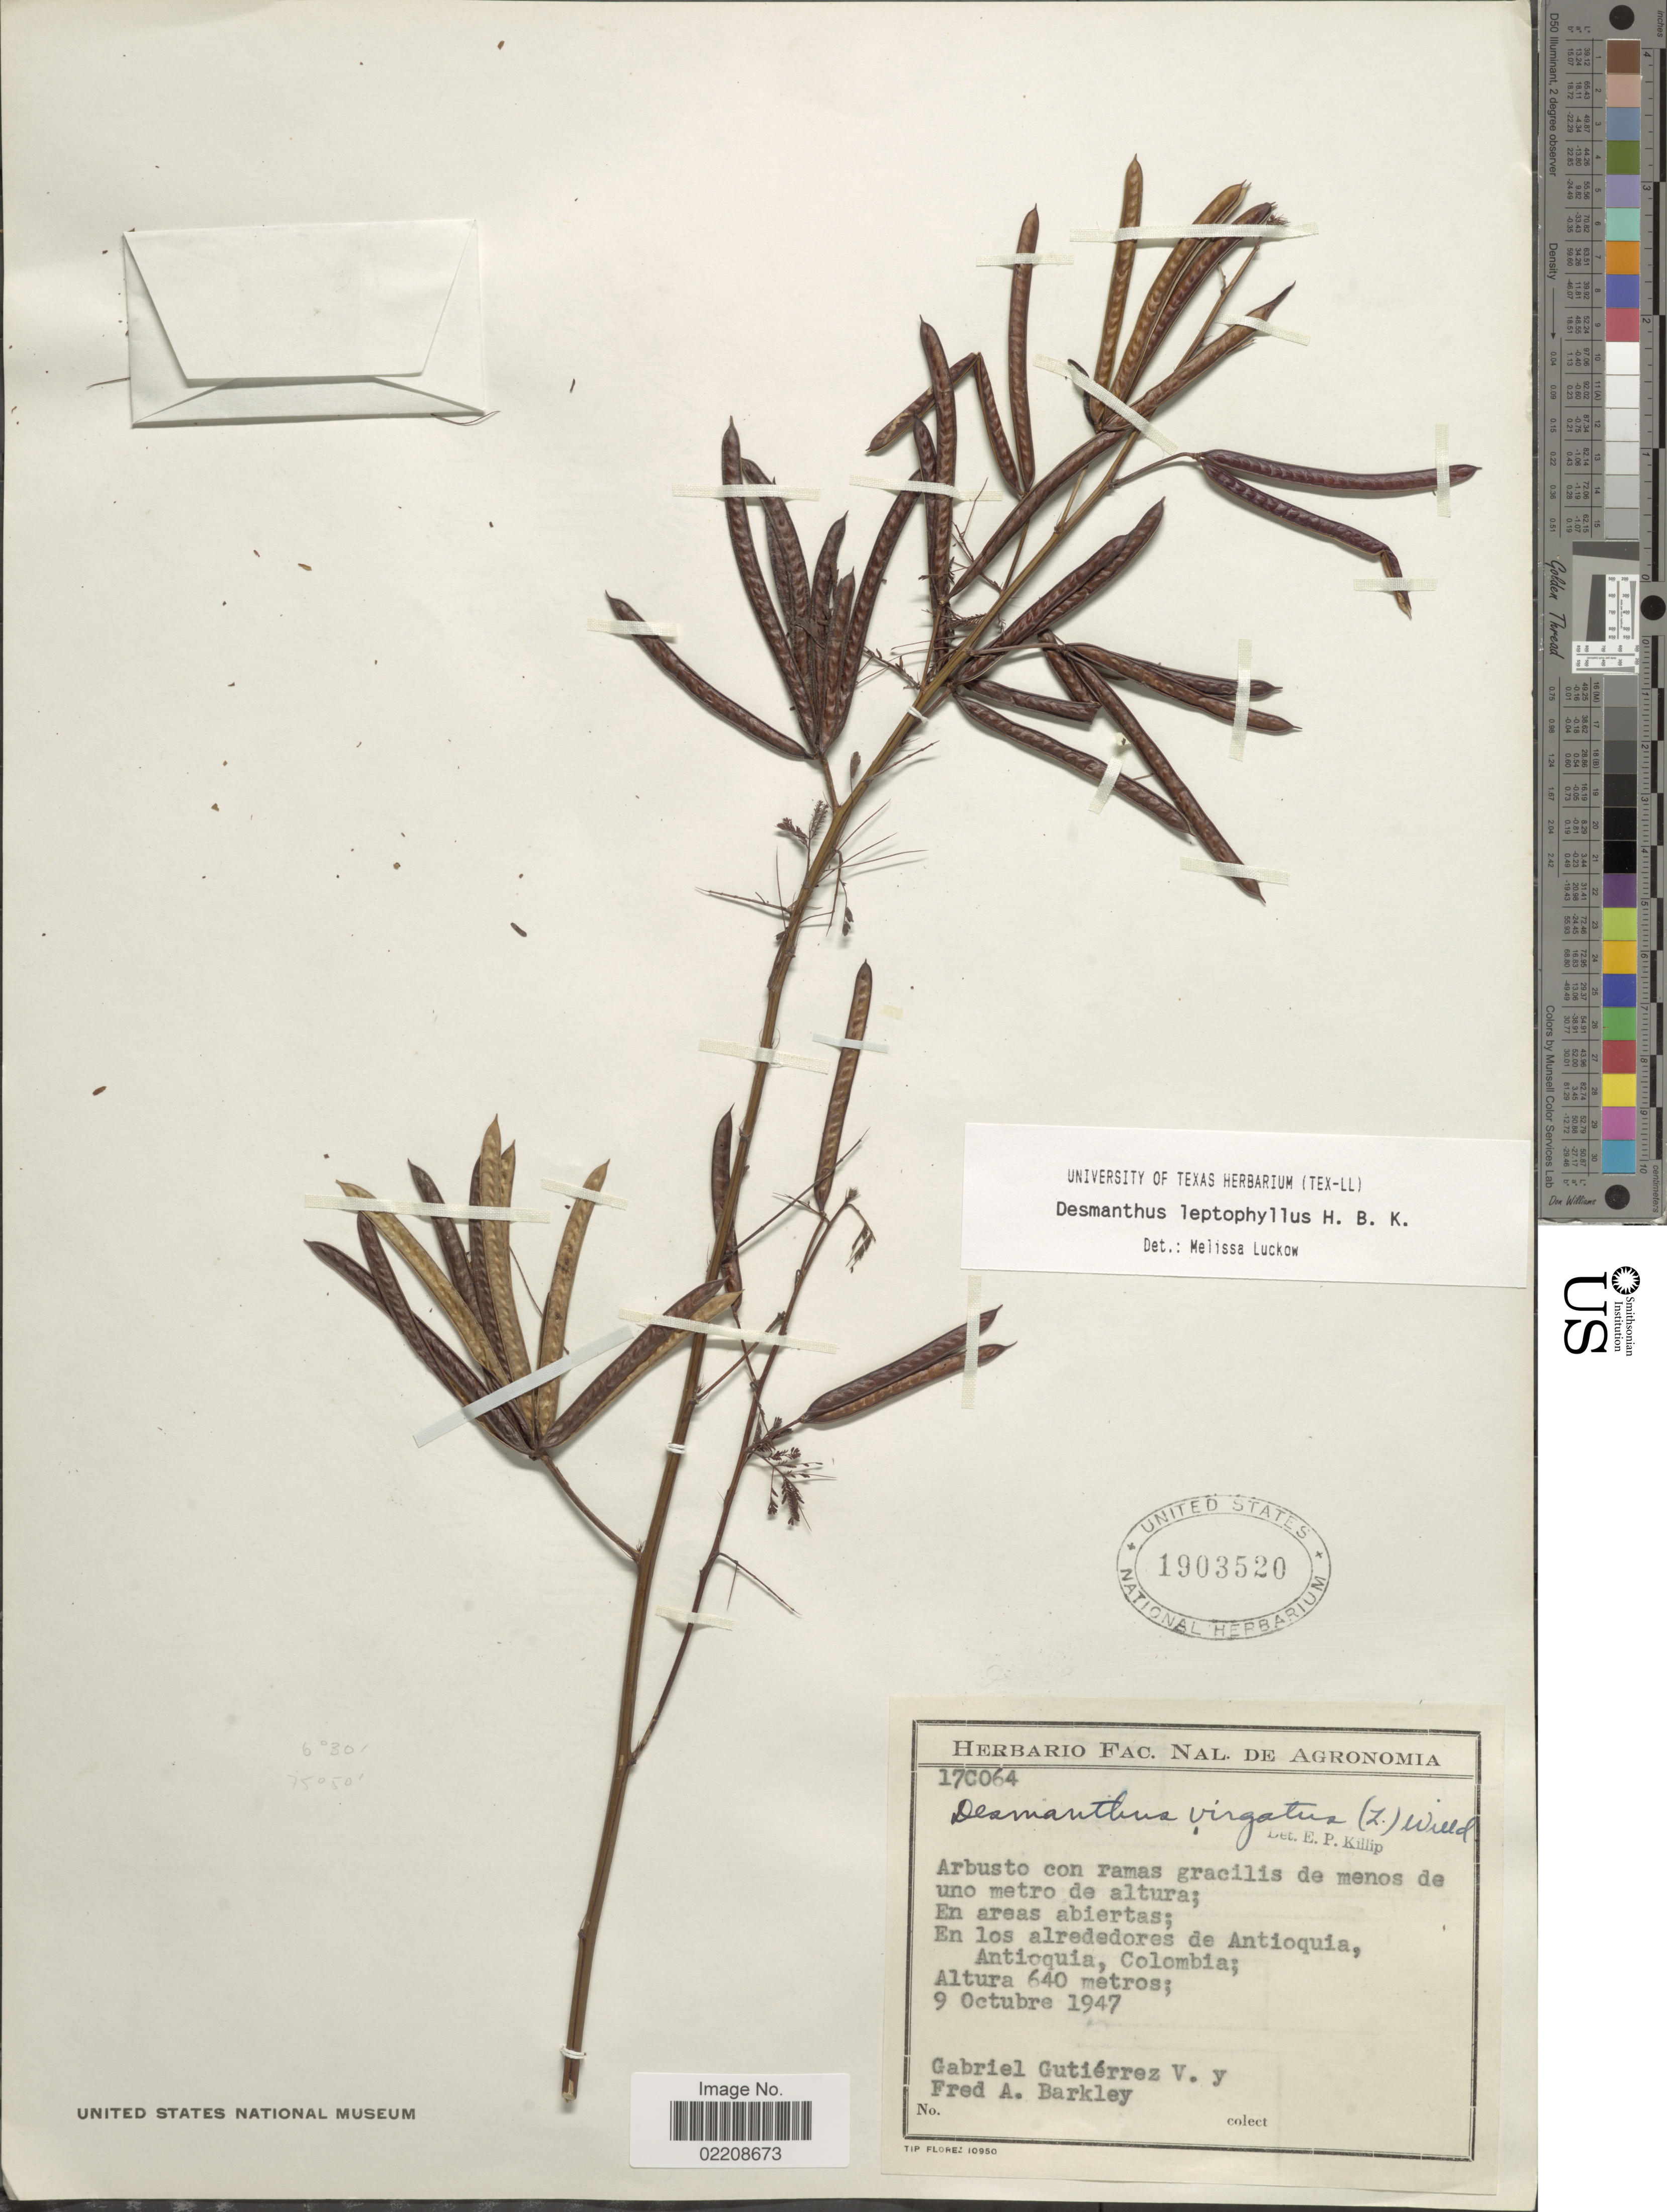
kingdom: Plantae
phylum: Tracheophyta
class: Magnoliopsida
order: Fabales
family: Fabaceae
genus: Desmanthus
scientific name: Desmanthus leptophyllus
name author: Kunth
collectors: G. Gutiérrez V. & F. A. Barkley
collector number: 17C064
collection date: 1947-10-09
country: Colombia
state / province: Antioquia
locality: En los alrededores de Antioquia, Antioquia, Colombia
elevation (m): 640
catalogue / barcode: US 1903520